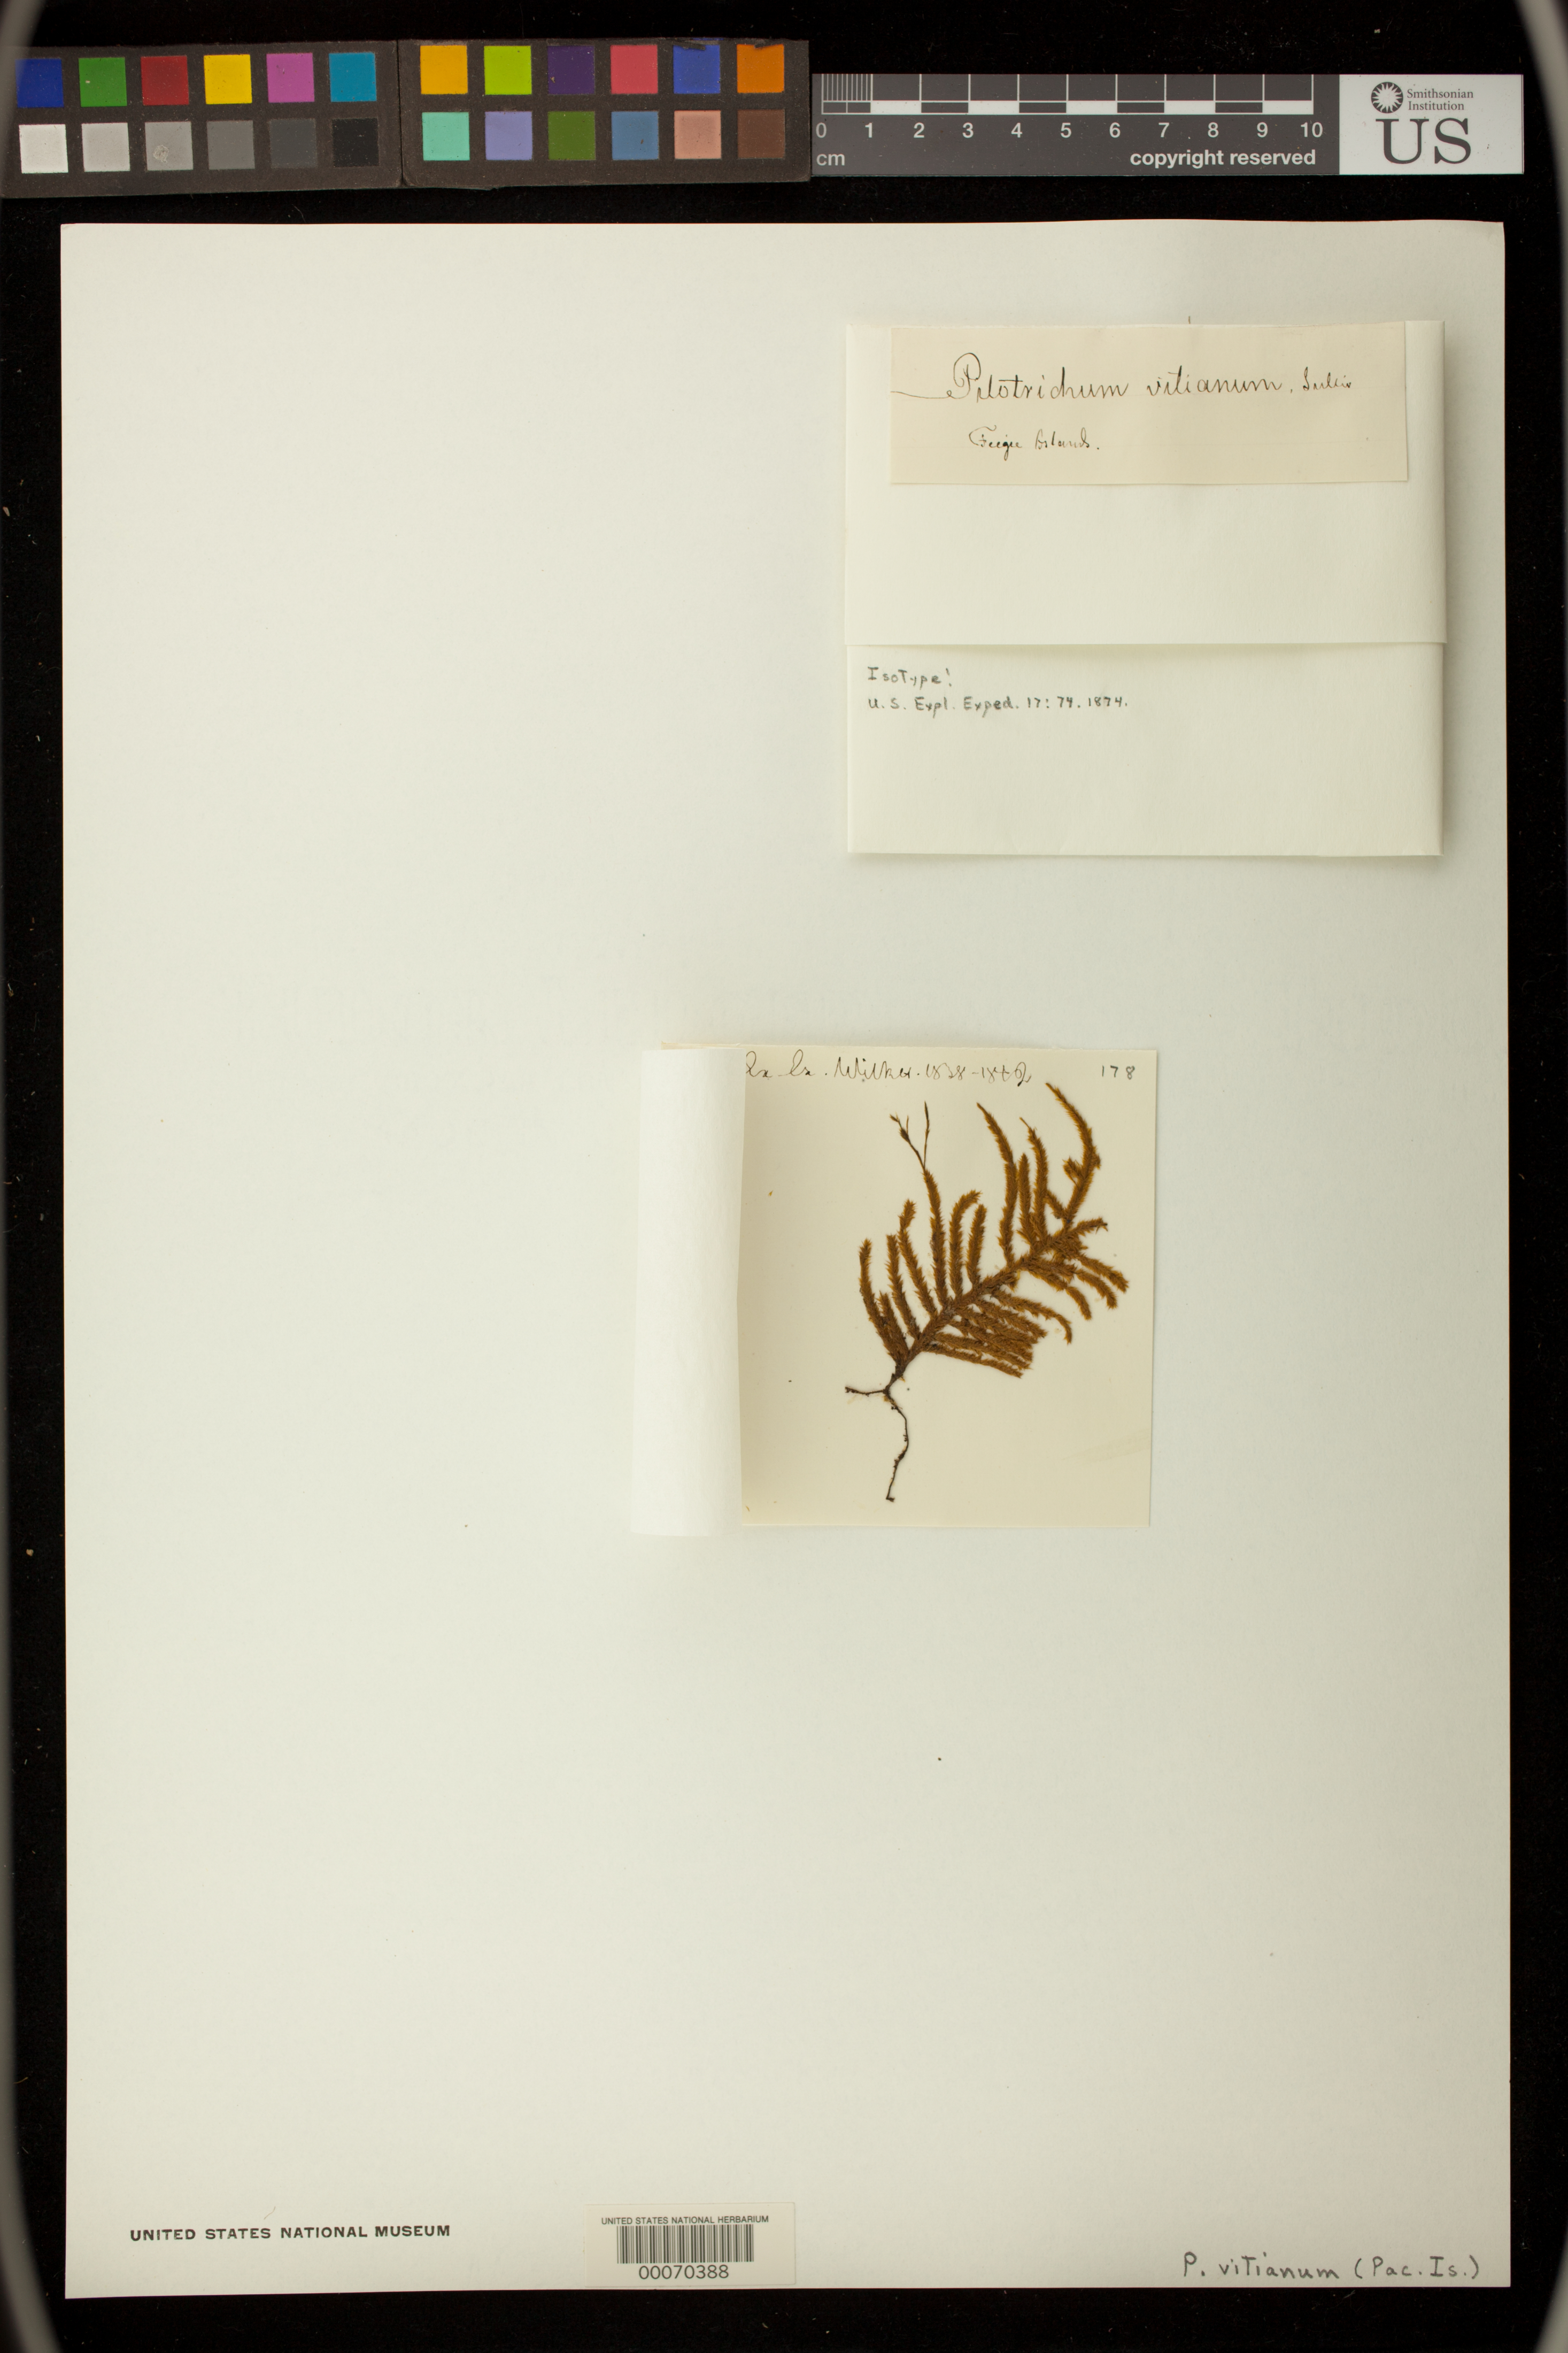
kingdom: Plantae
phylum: Bryophyta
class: Bryopsida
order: Hookeriales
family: Pilotrichaceae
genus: Pilotrichum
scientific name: Pilotrichum vitianum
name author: Sull.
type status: Isotype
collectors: Wilkes Explor. Exped.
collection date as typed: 1832 to -- --- 1842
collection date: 1832/1842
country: Fiji